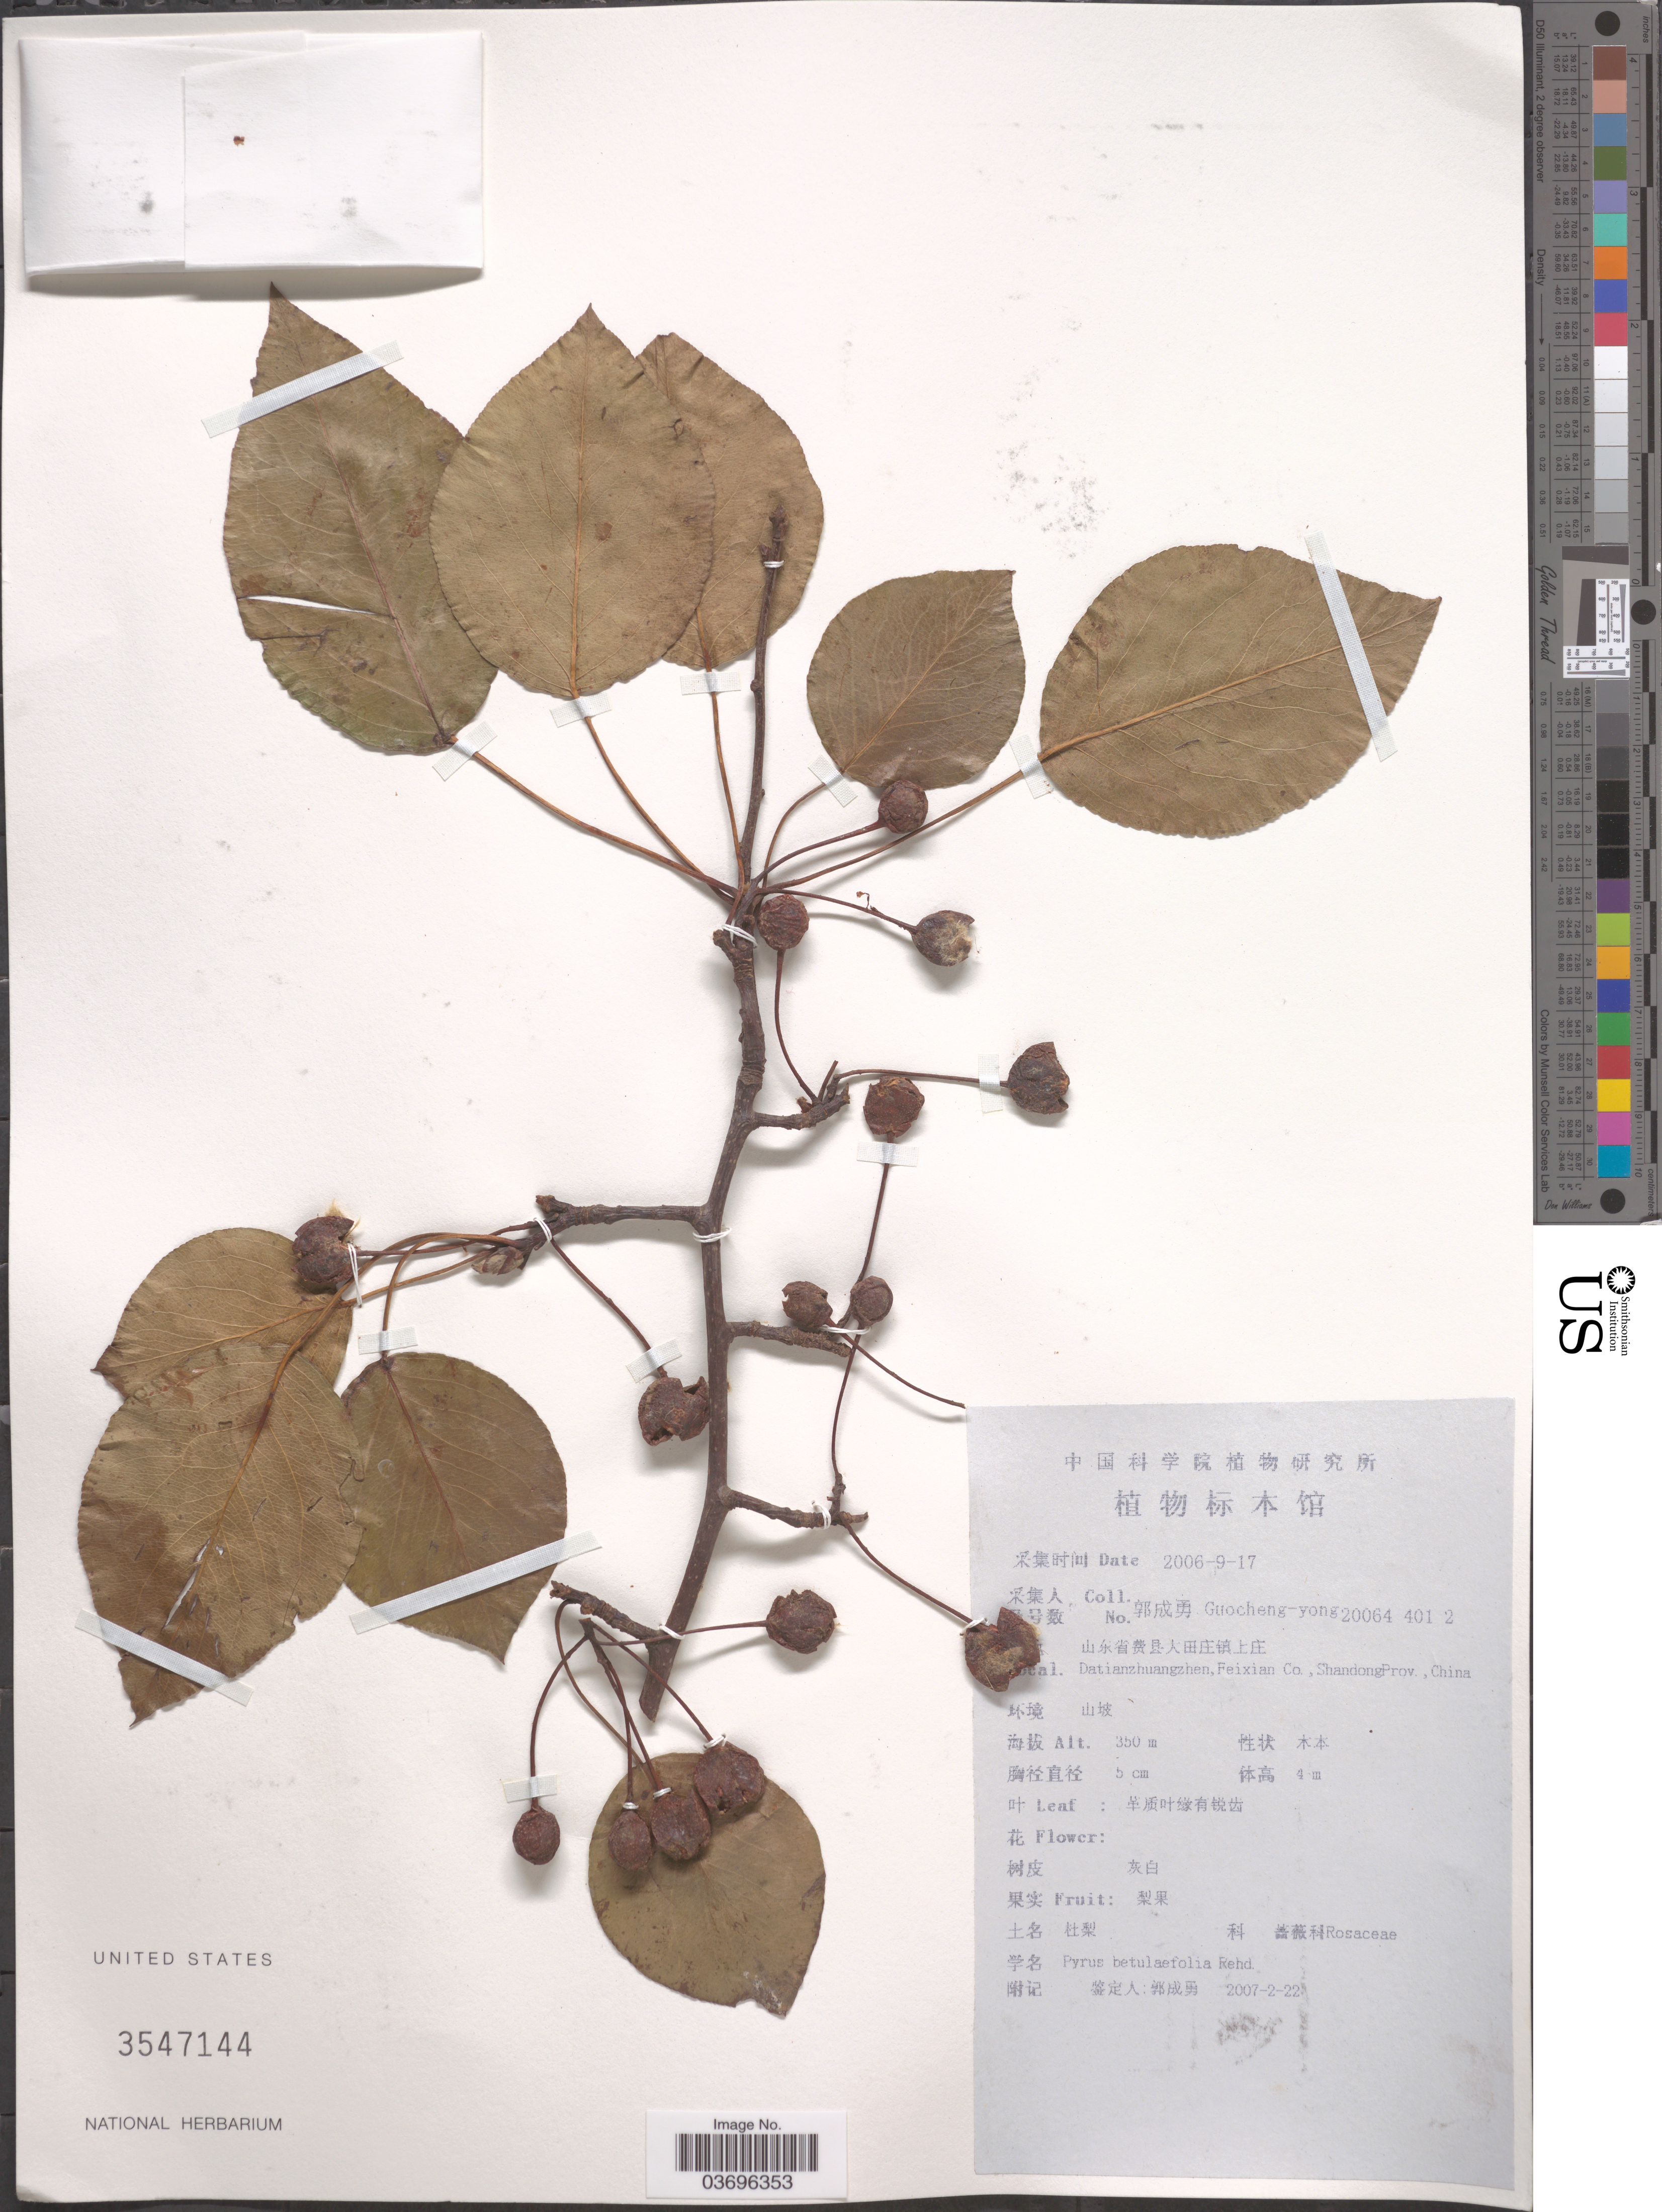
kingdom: Plantae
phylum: Tracheophyta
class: Magnoliopsida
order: Rosales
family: Rosaceae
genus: Pyrus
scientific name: Pyrus betulifolia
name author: Bunge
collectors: Guo cheng-yong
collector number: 20064 401 2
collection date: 2006-09-17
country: China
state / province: Shandong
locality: Datianzhuangzhen, Feixian Co.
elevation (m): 350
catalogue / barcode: US 3547144